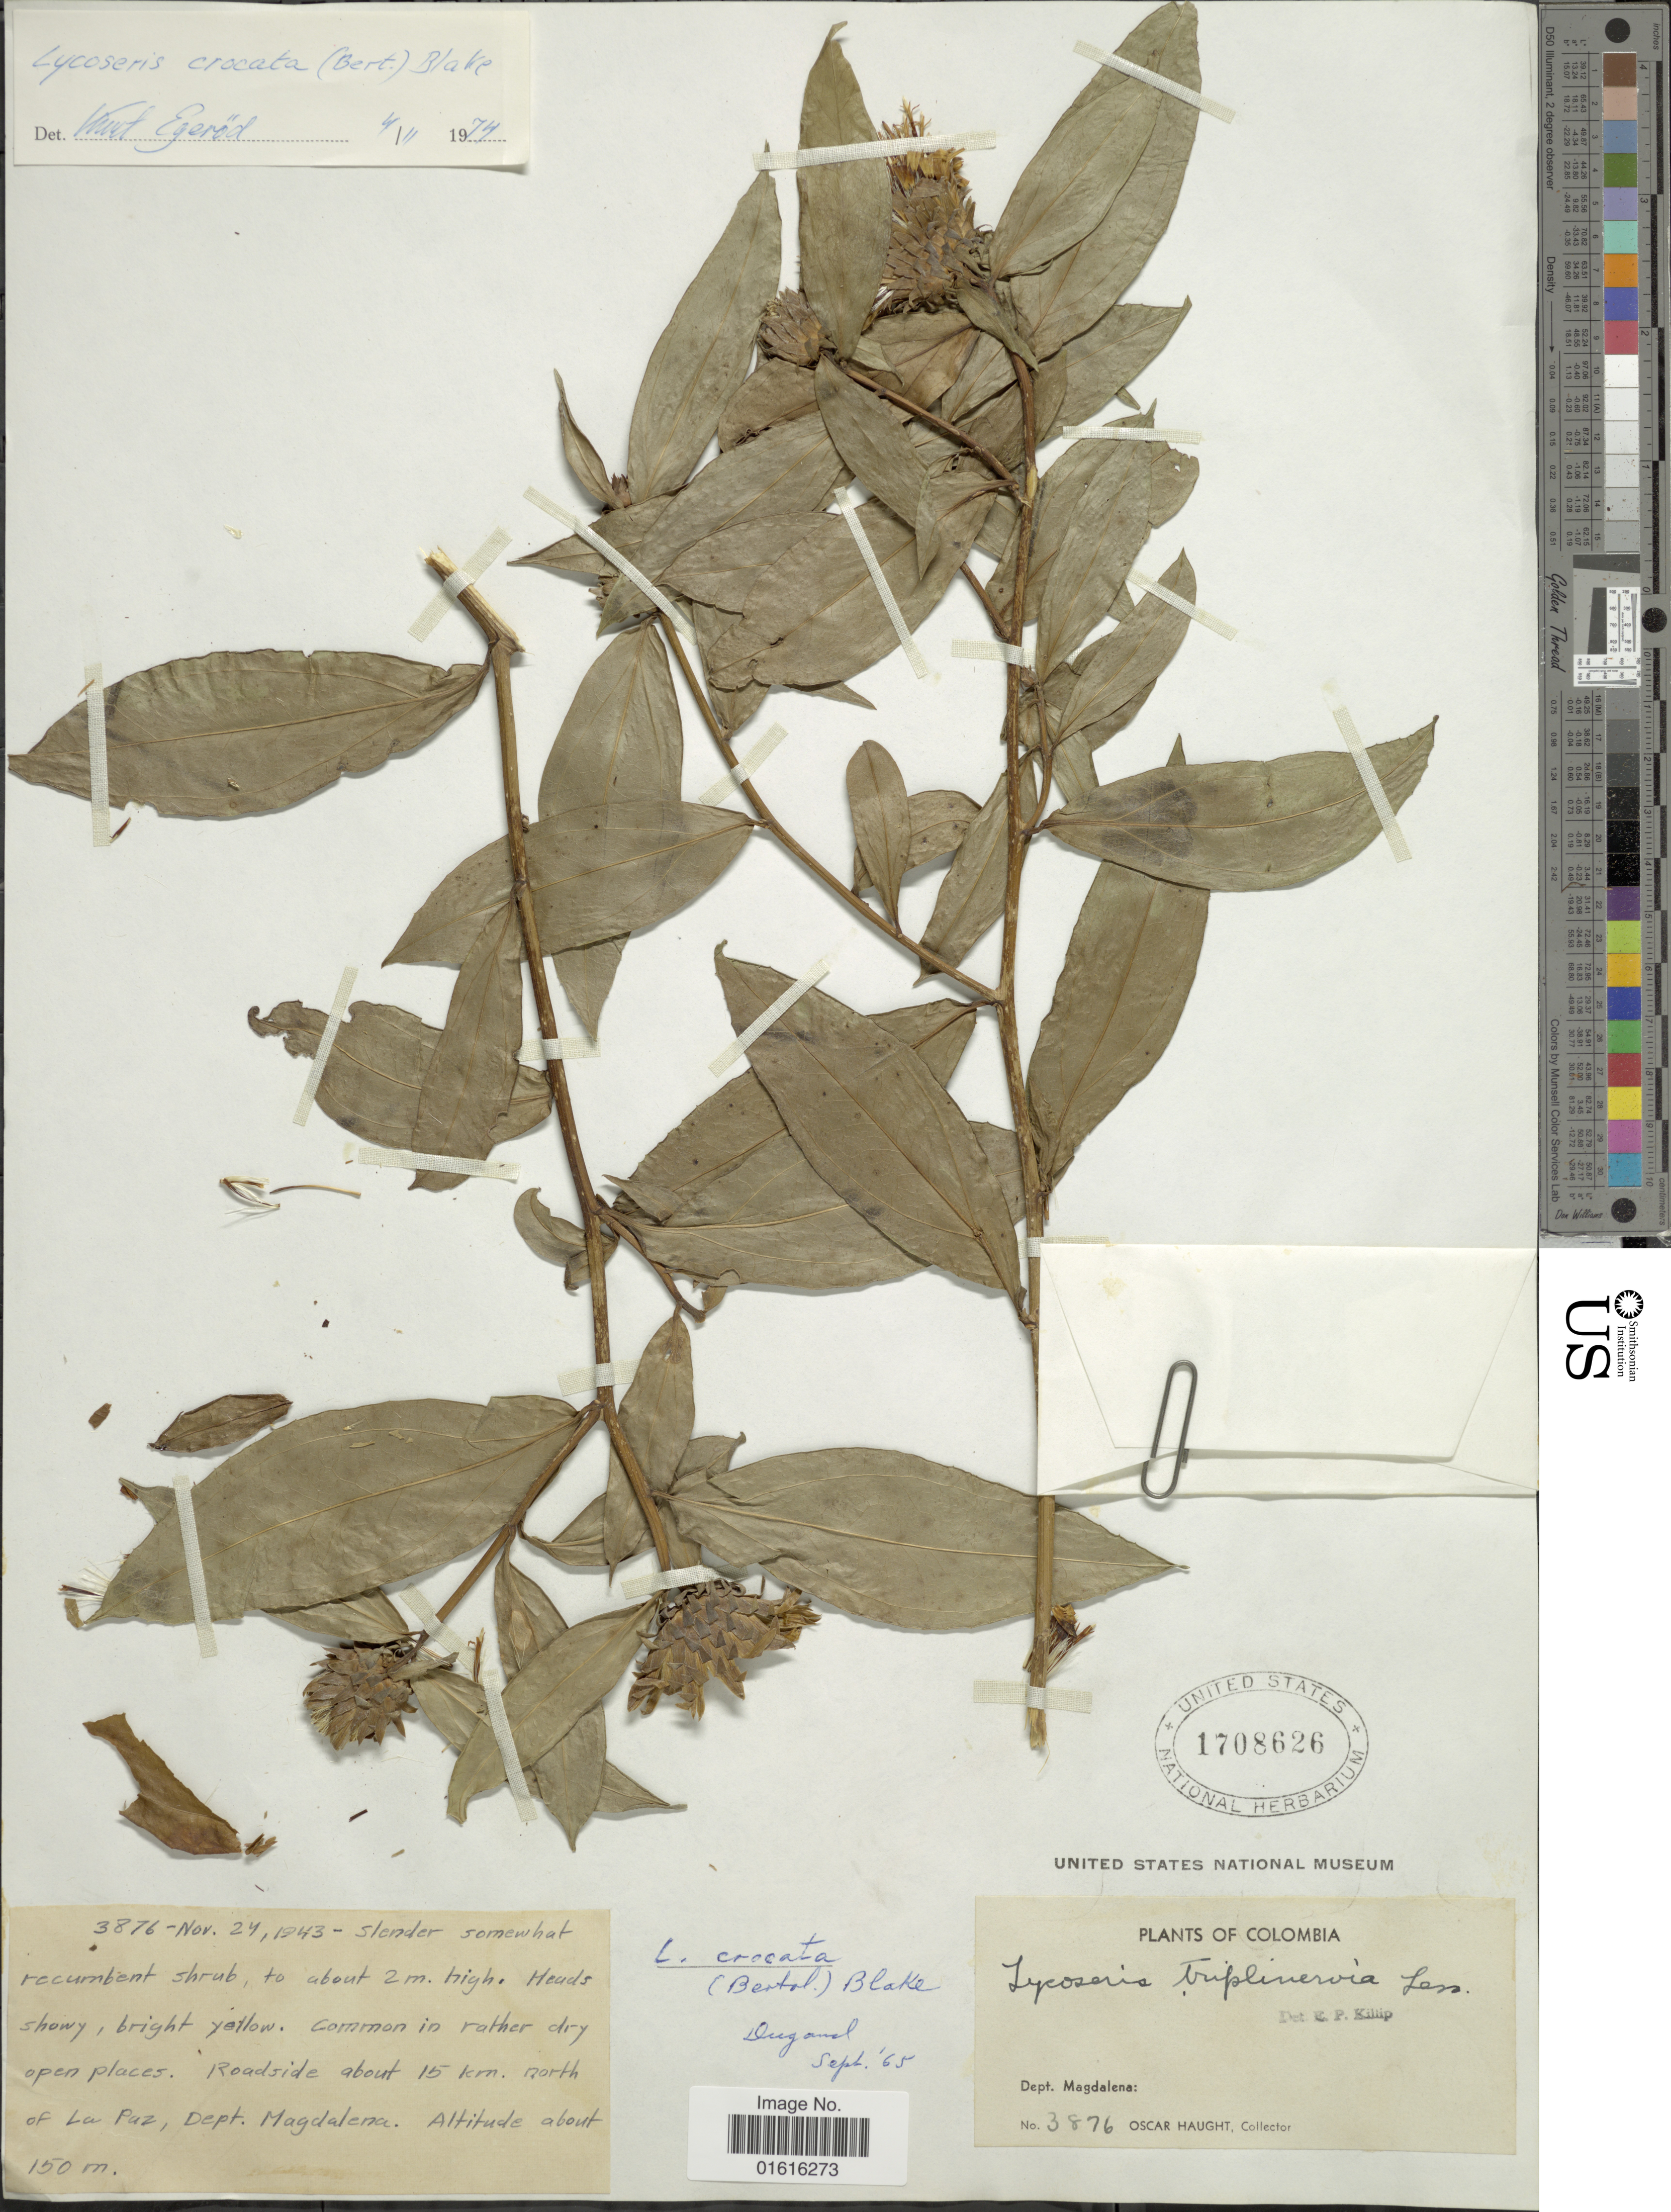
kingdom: Plantae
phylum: Tracheophyta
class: Magnoliopsida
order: Asterales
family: Asteraceae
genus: Lycoseris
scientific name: Lycoseris crocata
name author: S.F. Blake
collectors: O. L. Haught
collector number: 3876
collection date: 1943-11-24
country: Colombia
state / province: Magdalena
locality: Roadside about 15 km. north of La Paz, Dept. Magdalena.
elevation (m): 150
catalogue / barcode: US 1708626